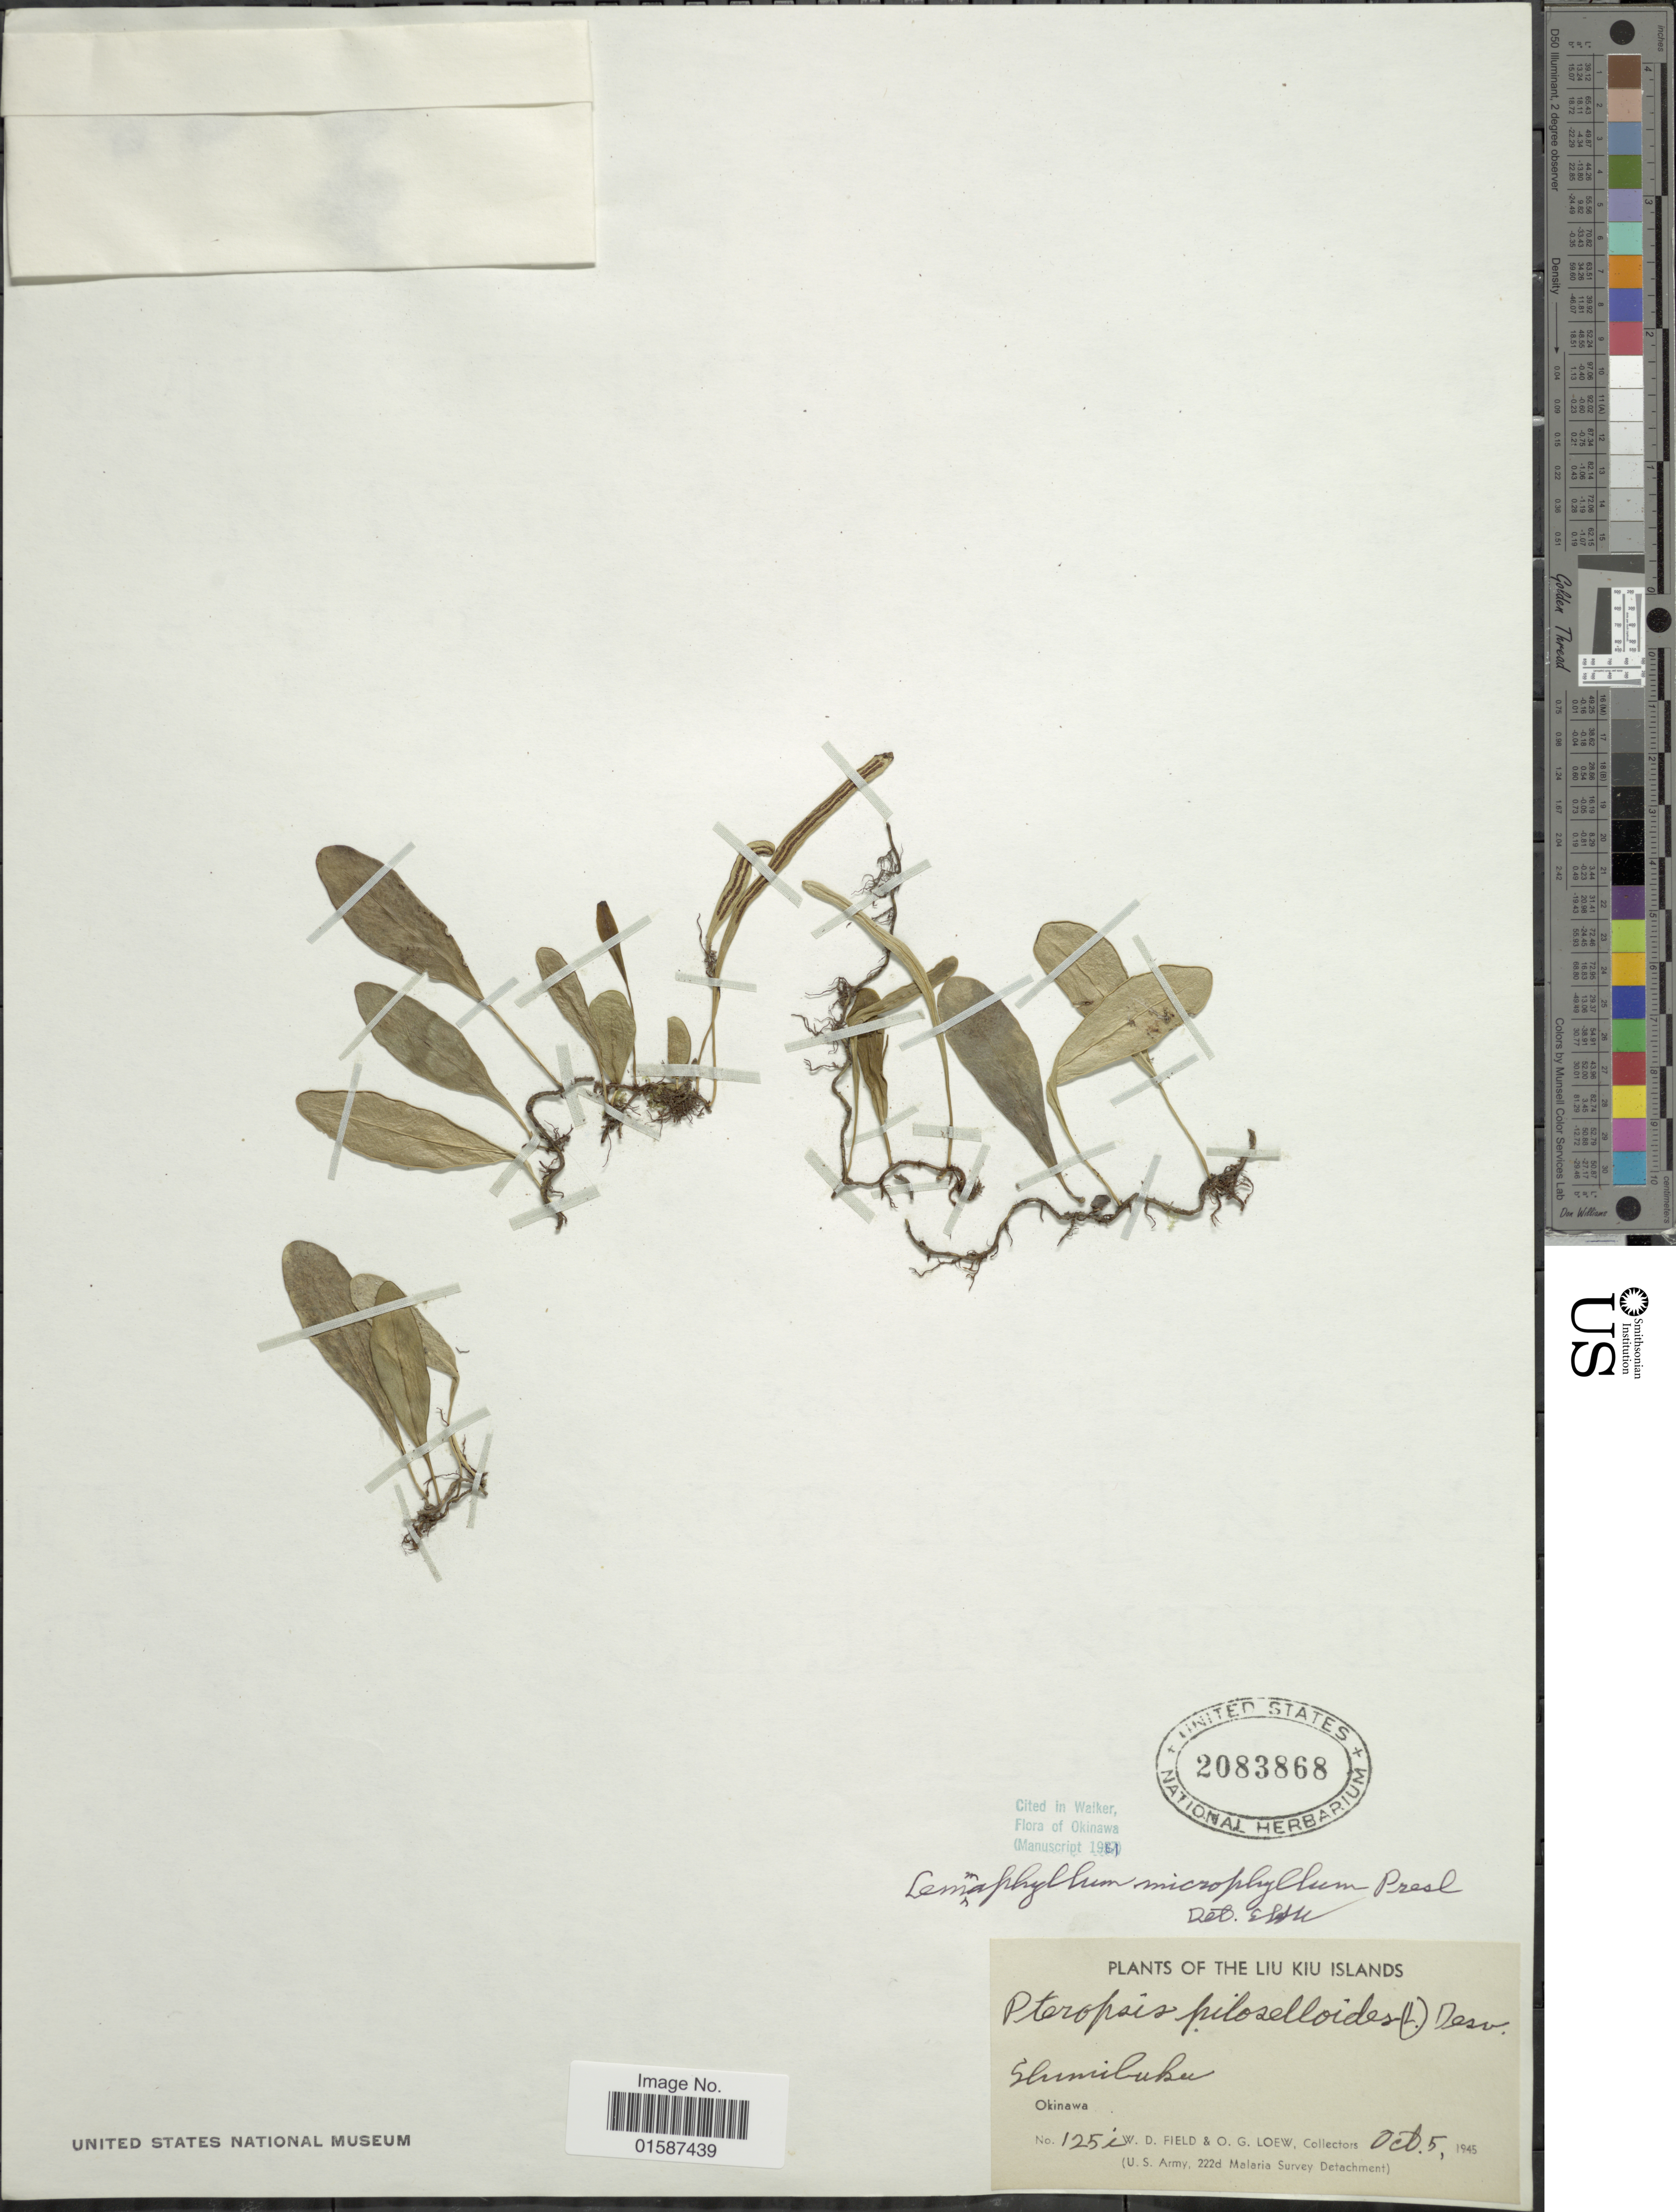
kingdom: Plantae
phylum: Tracheophyta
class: Polypodiopsida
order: Polypodiales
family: Polypodiaceae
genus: Lemmaphyllum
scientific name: Lemmaphyllum carnosum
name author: (J. Sm. ex Hook.) C. Presl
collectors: W. D. Field & O. G. Loew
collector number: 125i*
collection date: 1945-10-05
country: Japan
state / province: Okinawa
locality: Liu Kiu Islands, Shimiluku, Okinawa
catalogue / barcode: US 2083868